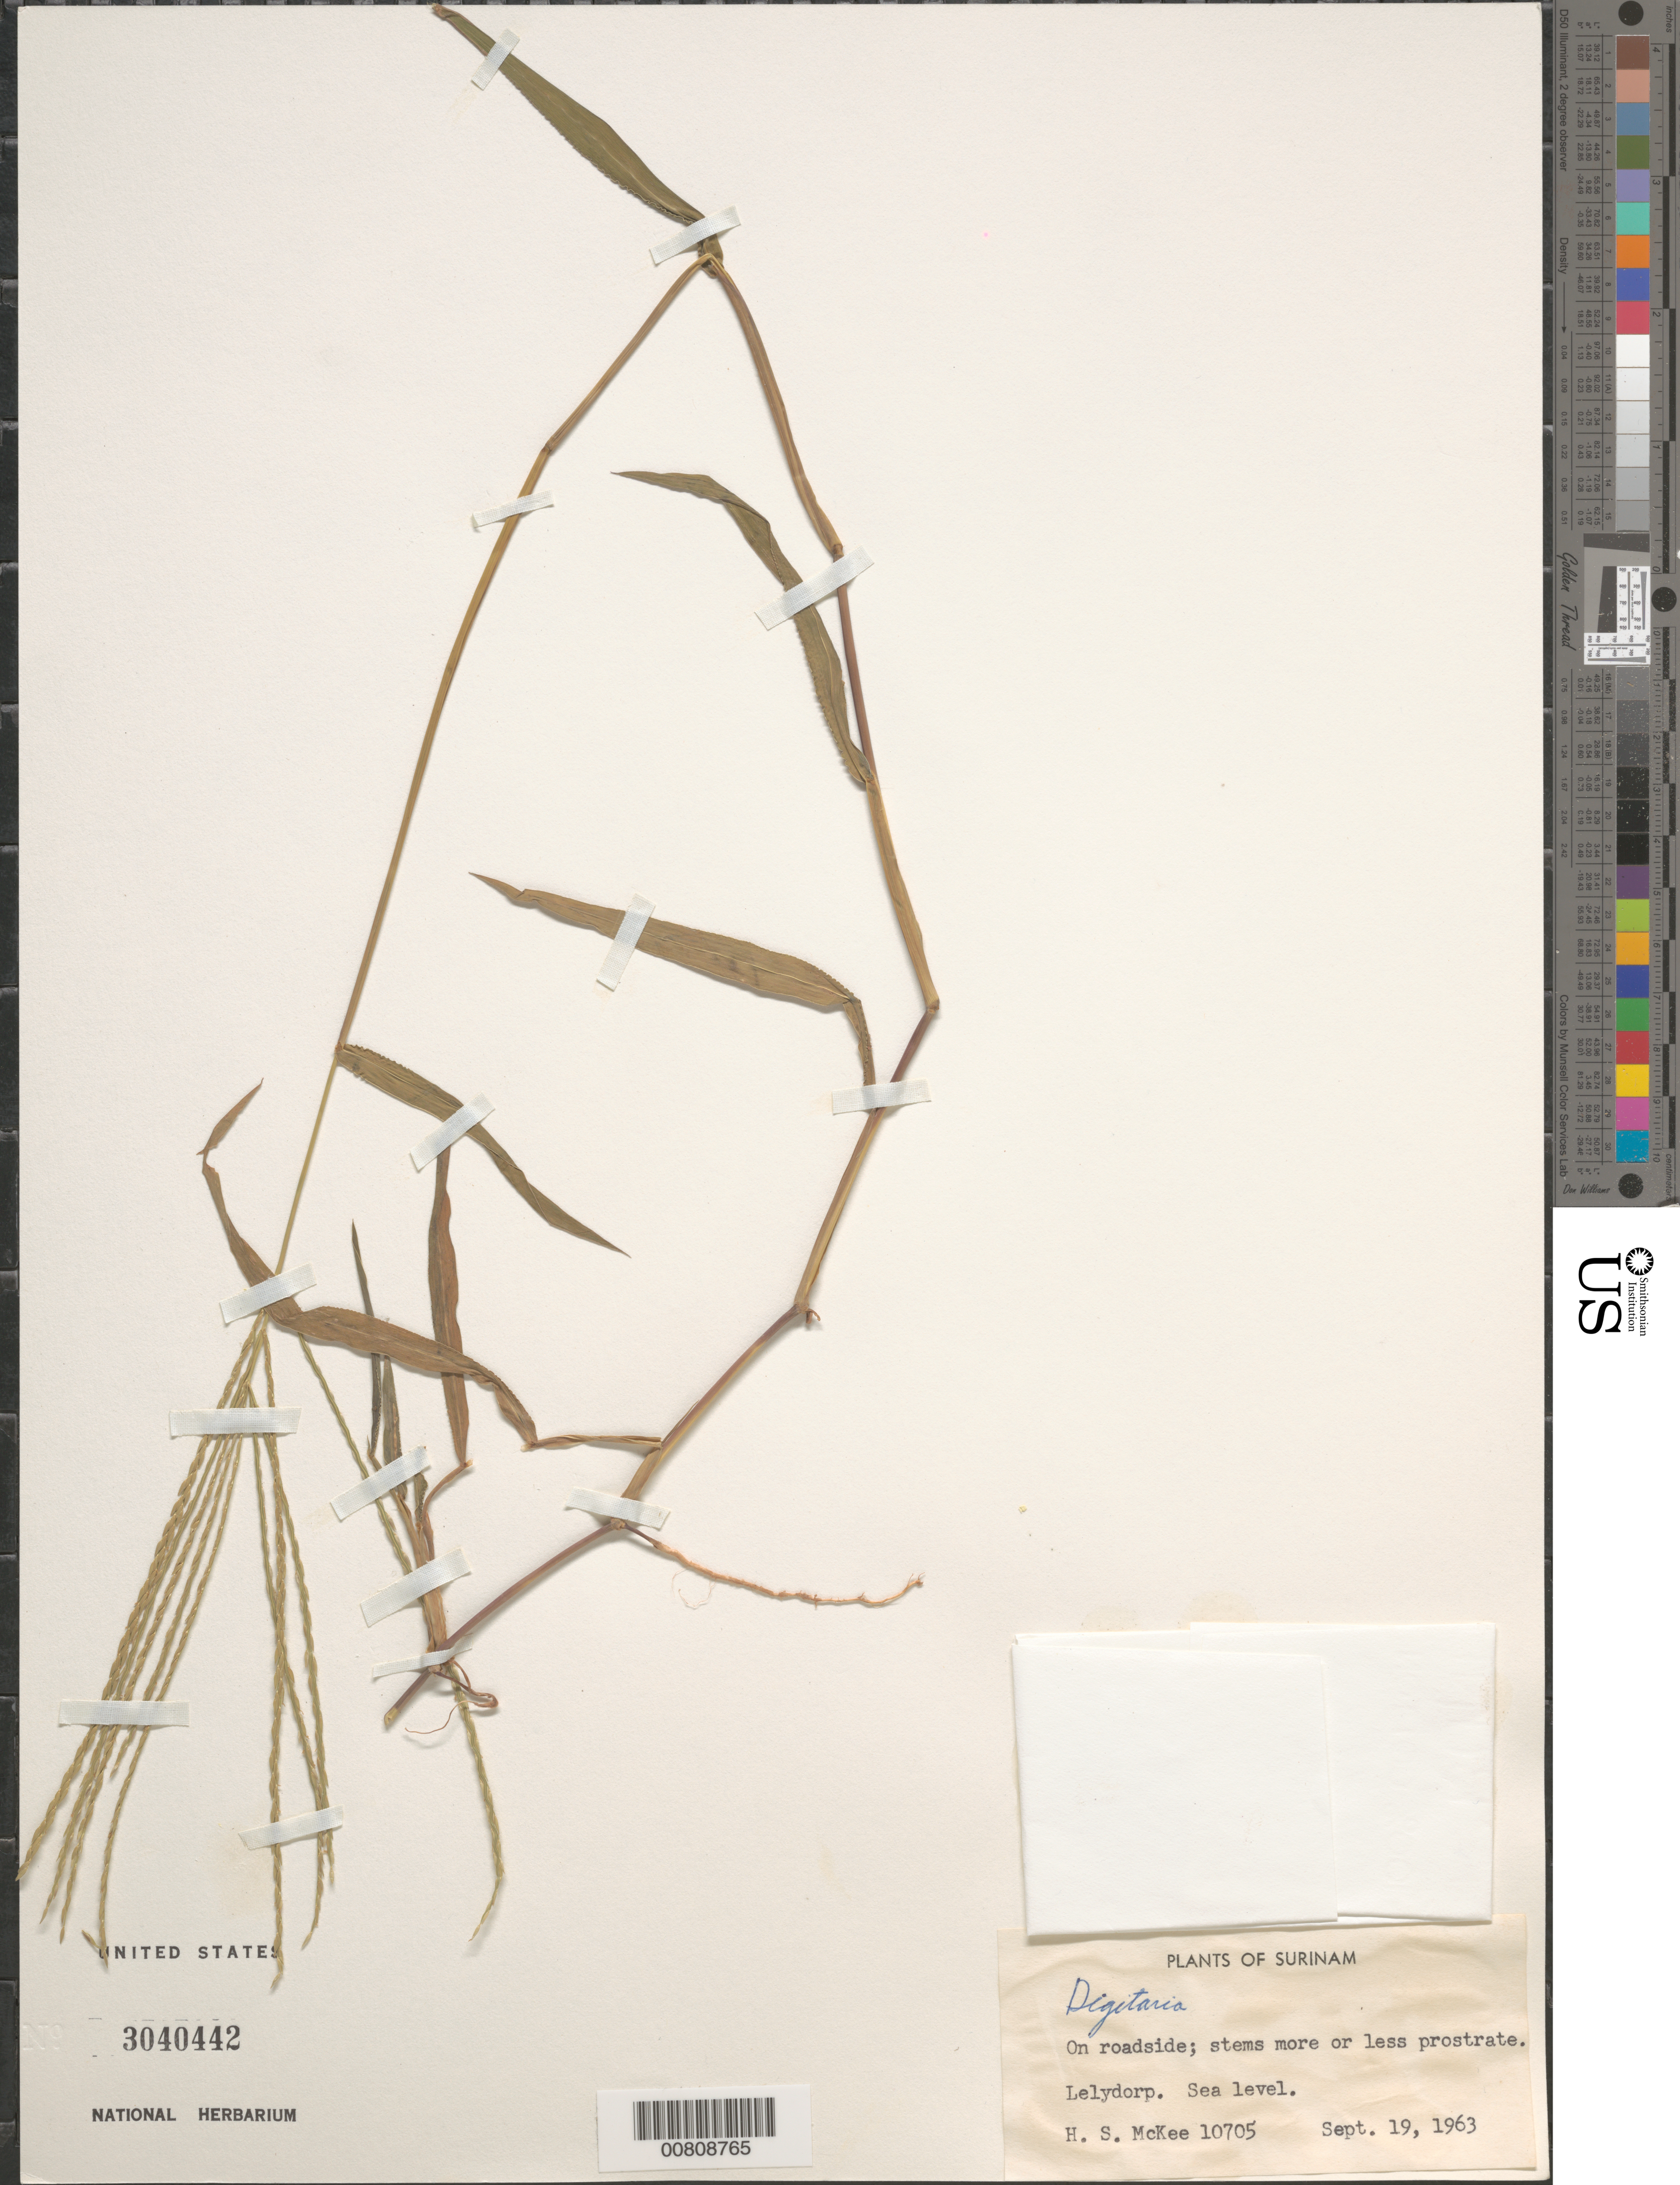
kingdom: Plantae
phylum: Tracheophyta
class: Liliopsida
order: Poales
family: Poaceae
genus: Digitaria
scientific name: Digitaria sp.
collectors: H. S. McKee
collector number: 10705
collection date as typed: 19-Sep-63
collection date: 1963-09-19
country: Suriname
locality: Lelydorp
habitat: Roadside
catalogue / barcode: US 3040442